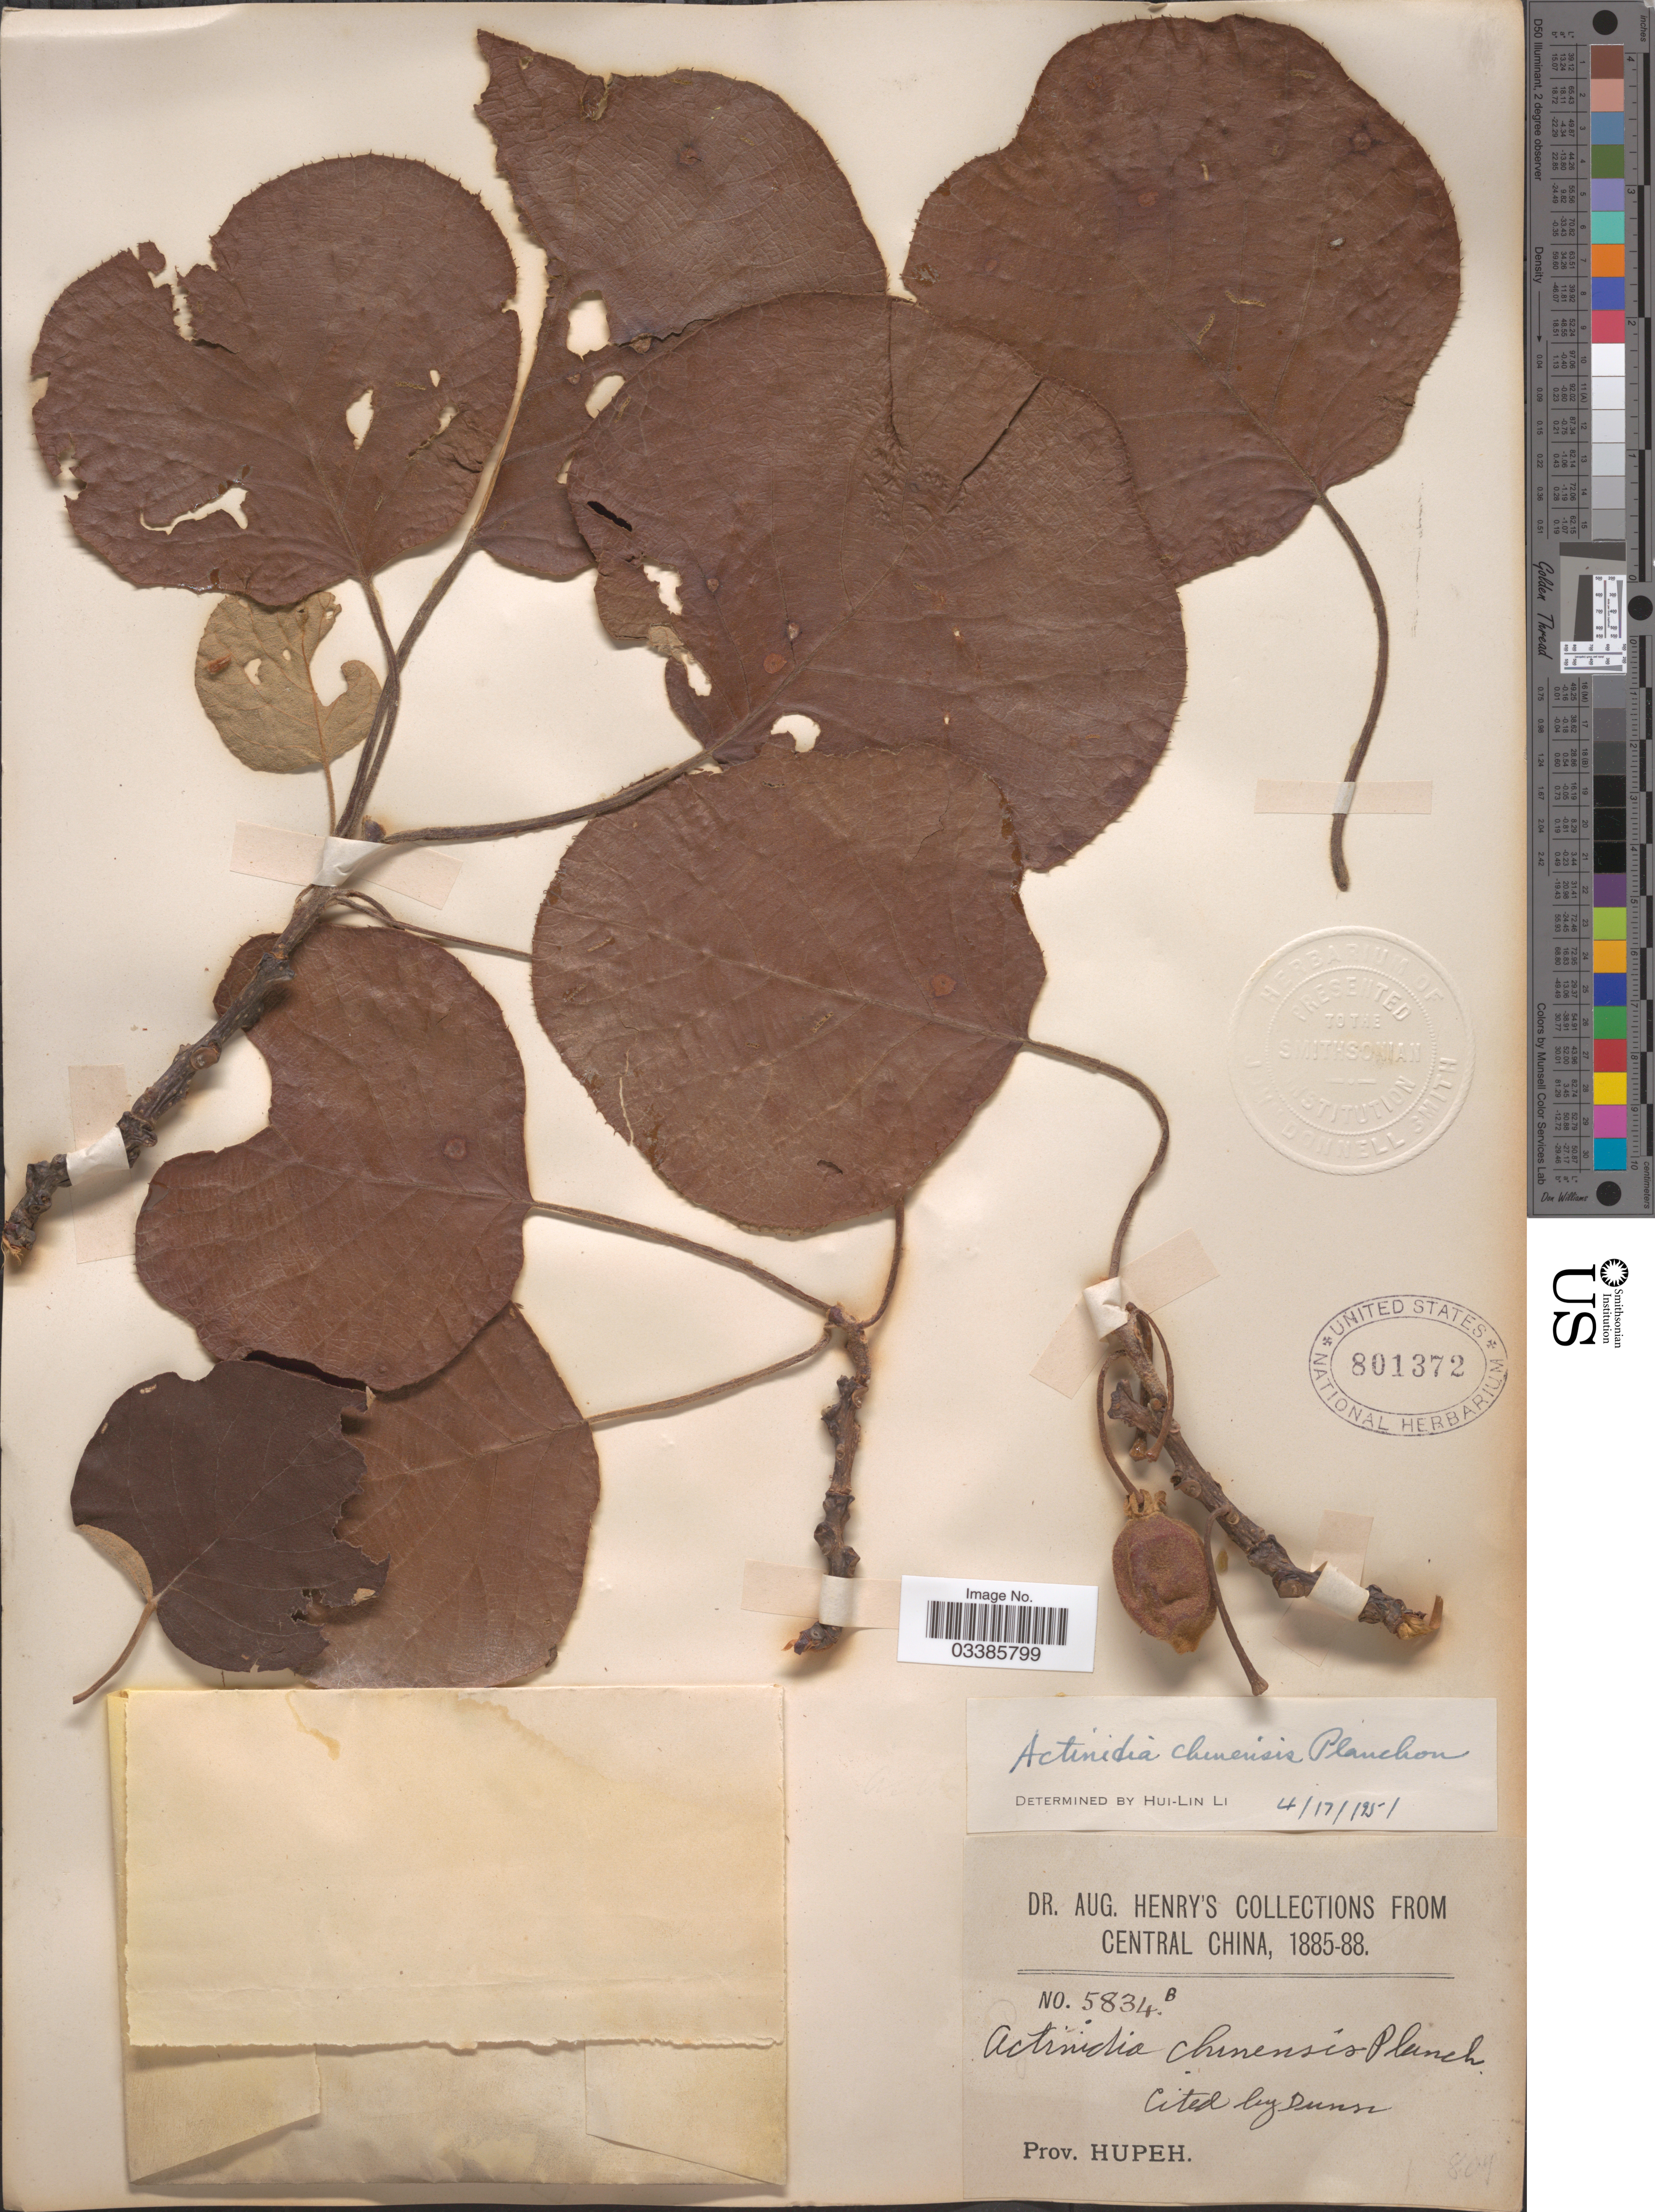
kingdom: Plantae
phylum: Tracheophyta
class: Magnoliopsida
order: Ericales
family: Actinidiaceae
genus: Actinidia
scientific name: Actinidia chinensis var. chinensis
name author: Planch.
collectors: A. Henry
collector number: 5834 B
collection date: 1885/1888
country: China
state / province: Hubei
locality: Central China. Prov. Hupeh.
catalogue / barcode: US 801372